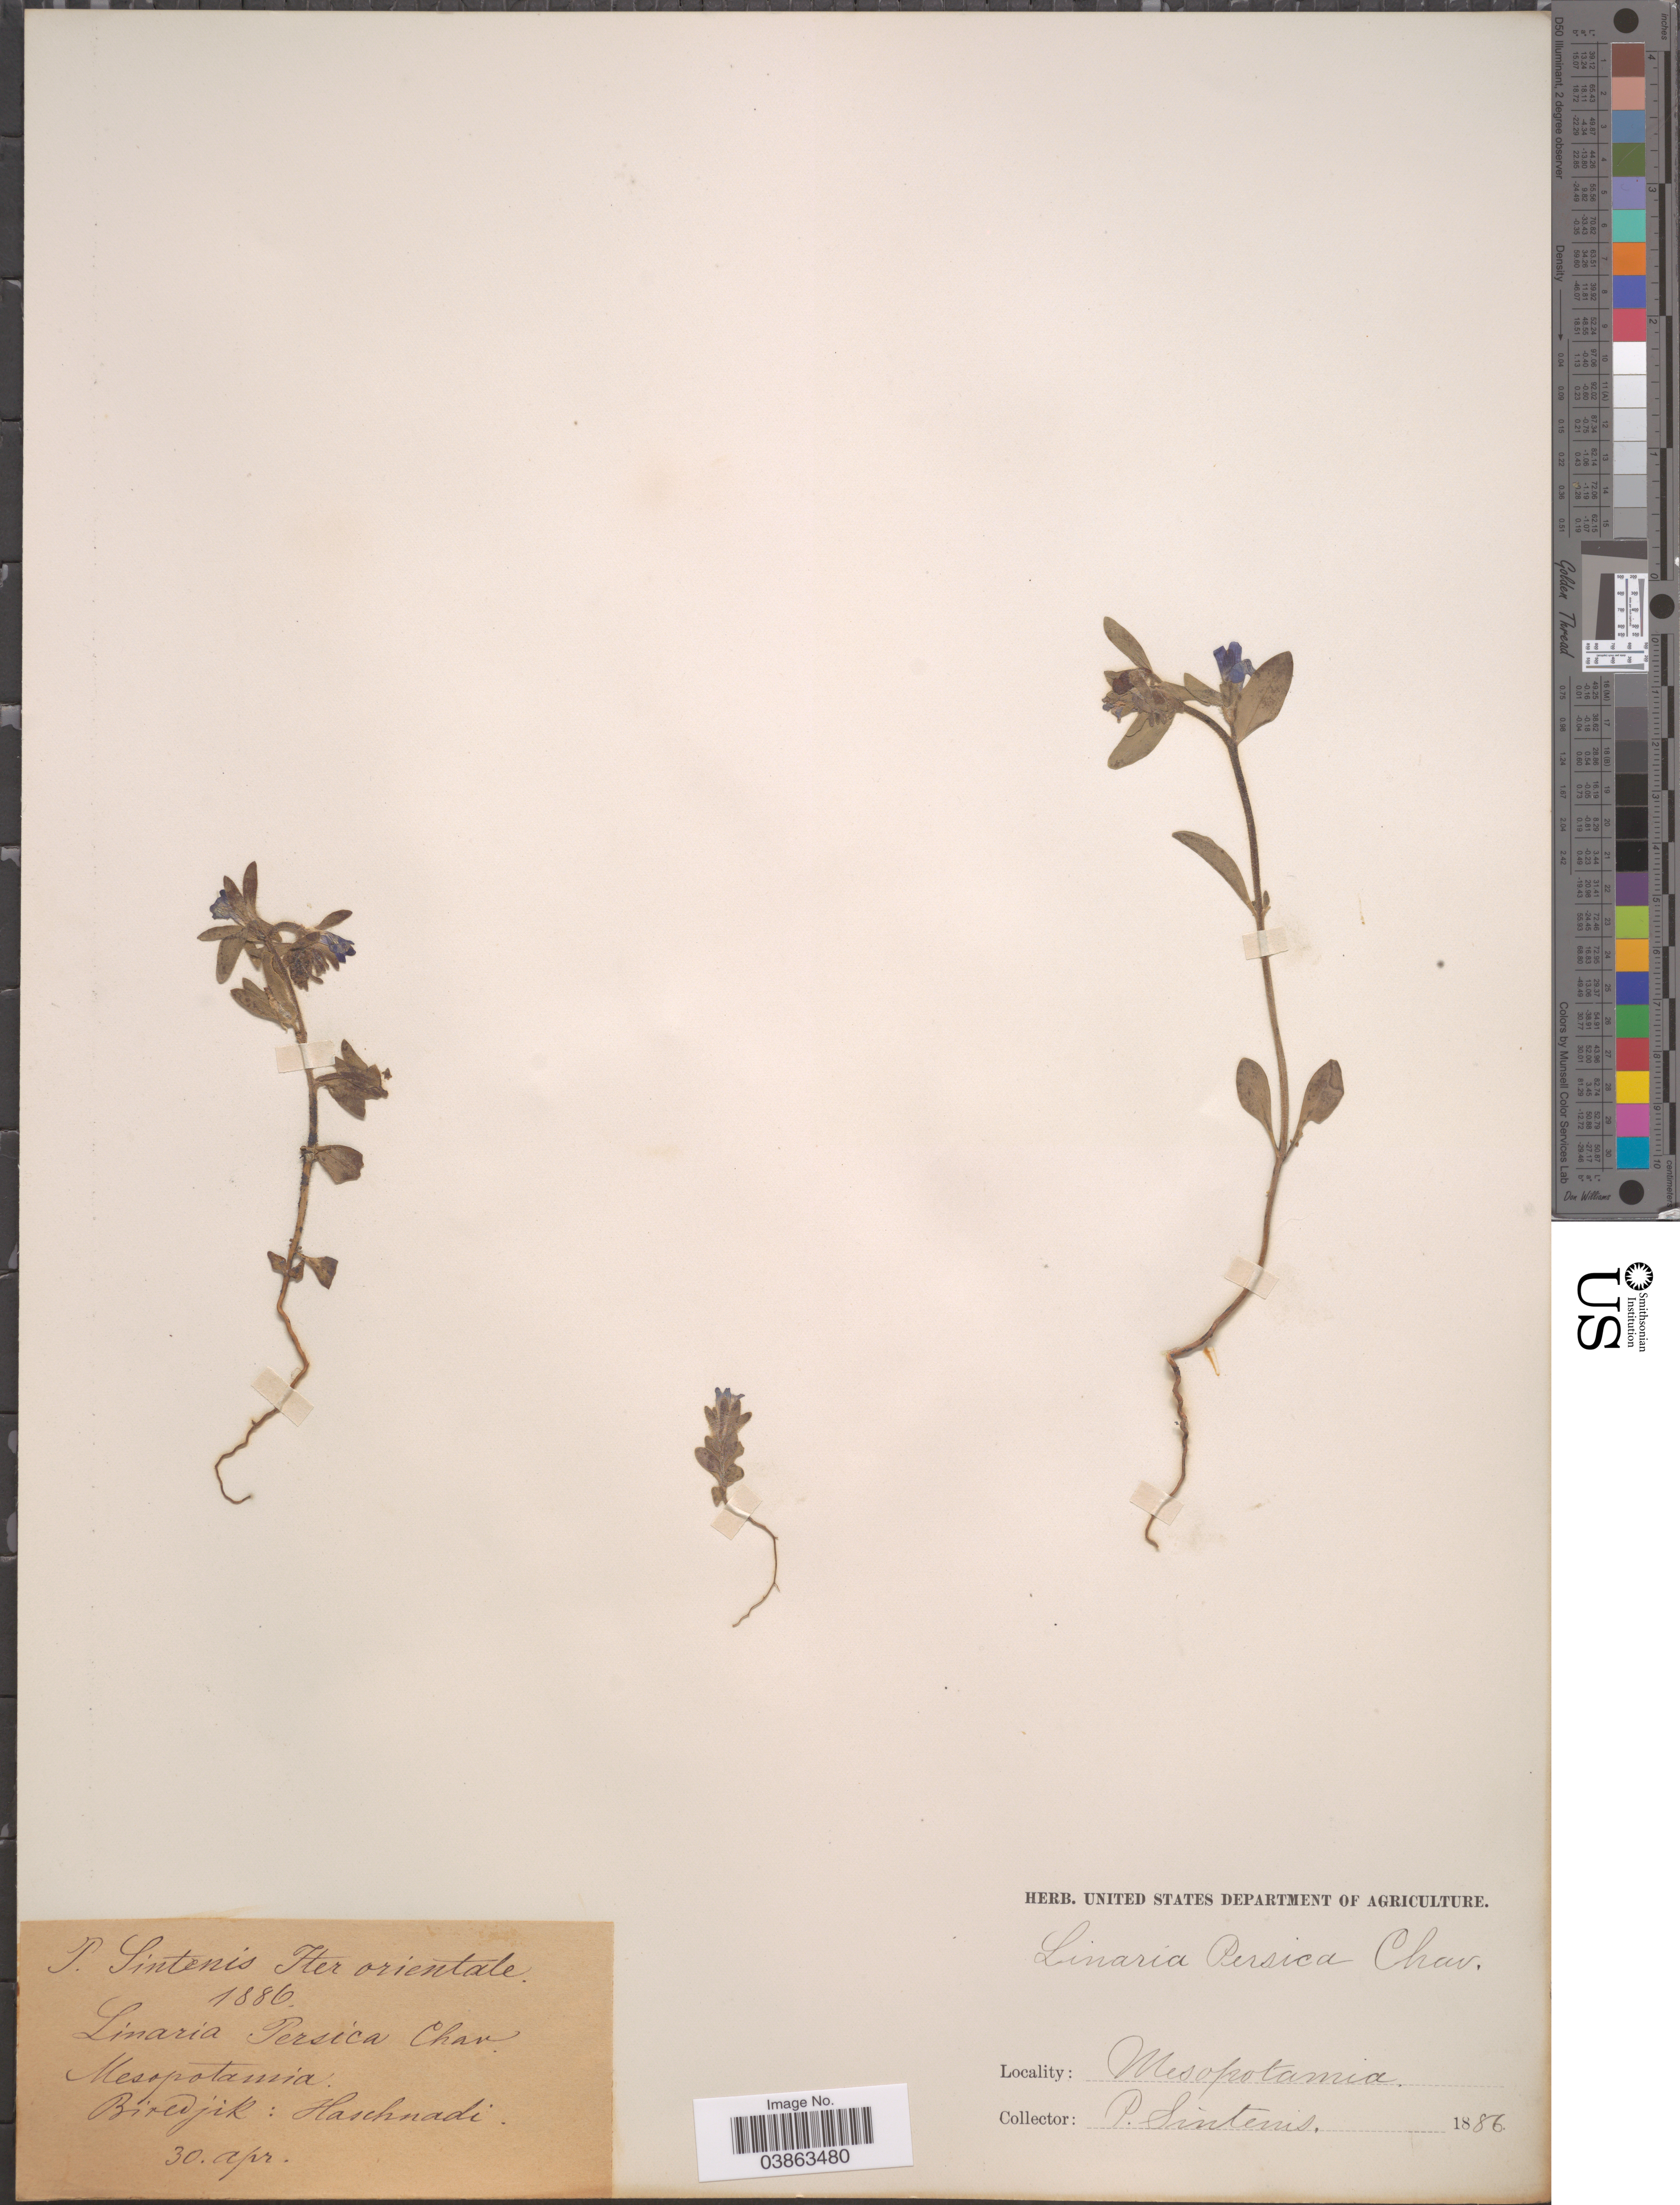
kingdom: Plantae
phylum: Tracheophyta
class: Magnoliopsida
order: Lamiales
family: Plantaginaceae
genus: Linaria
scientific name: Linaria persica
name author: Chav.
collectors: P. Sintenis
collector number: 475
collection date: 1888-04-30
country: Turkey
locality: Mesopotamia. Biredjik: Haschnadi.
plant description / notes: This collection is part of Paul Sintenis' “Iter Orientale 1888” trip, and the collector number is 475.